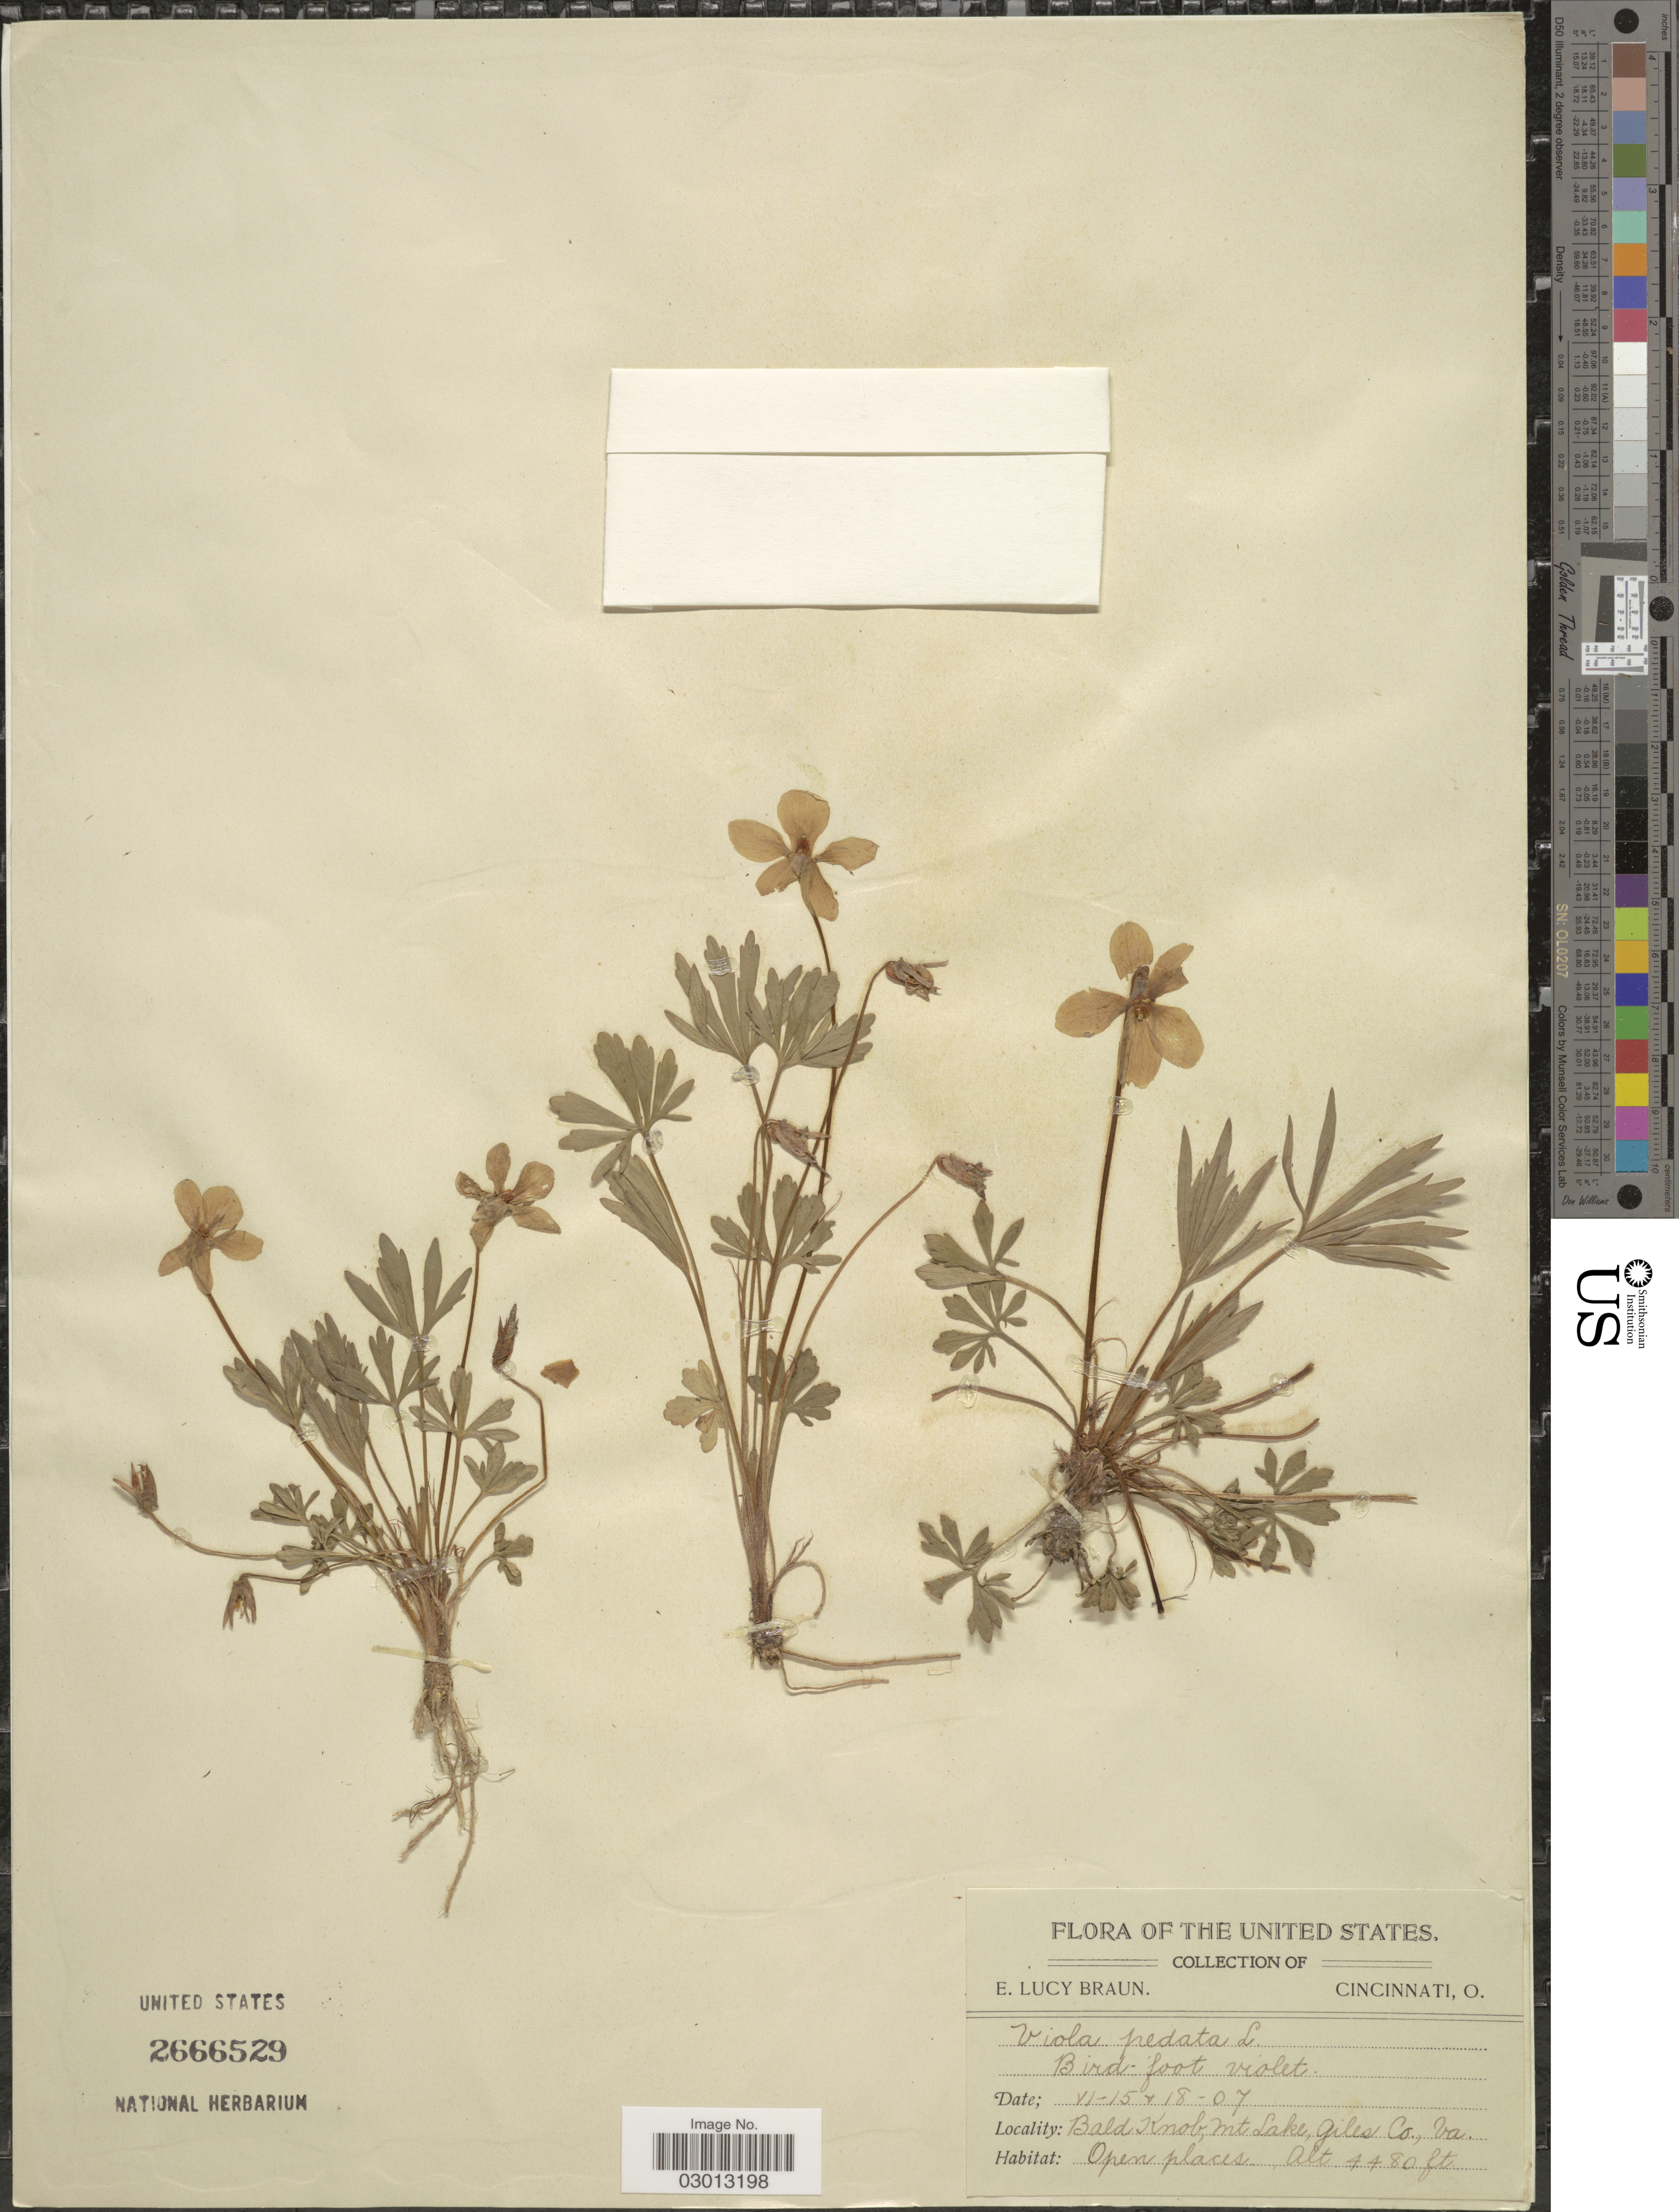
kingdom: Plantae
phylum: Tracheophyta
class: Magnoliopsida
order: Malpighiales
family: Violaceae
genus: Viola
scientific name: Viola pedata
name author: L.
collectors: E. L. Braun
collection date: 1907-06-15/1907-06-18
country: United States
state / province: Virginia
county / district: Giles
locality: Bald Knob, Mt. Lake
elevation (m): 1366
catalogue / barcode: US 2666529